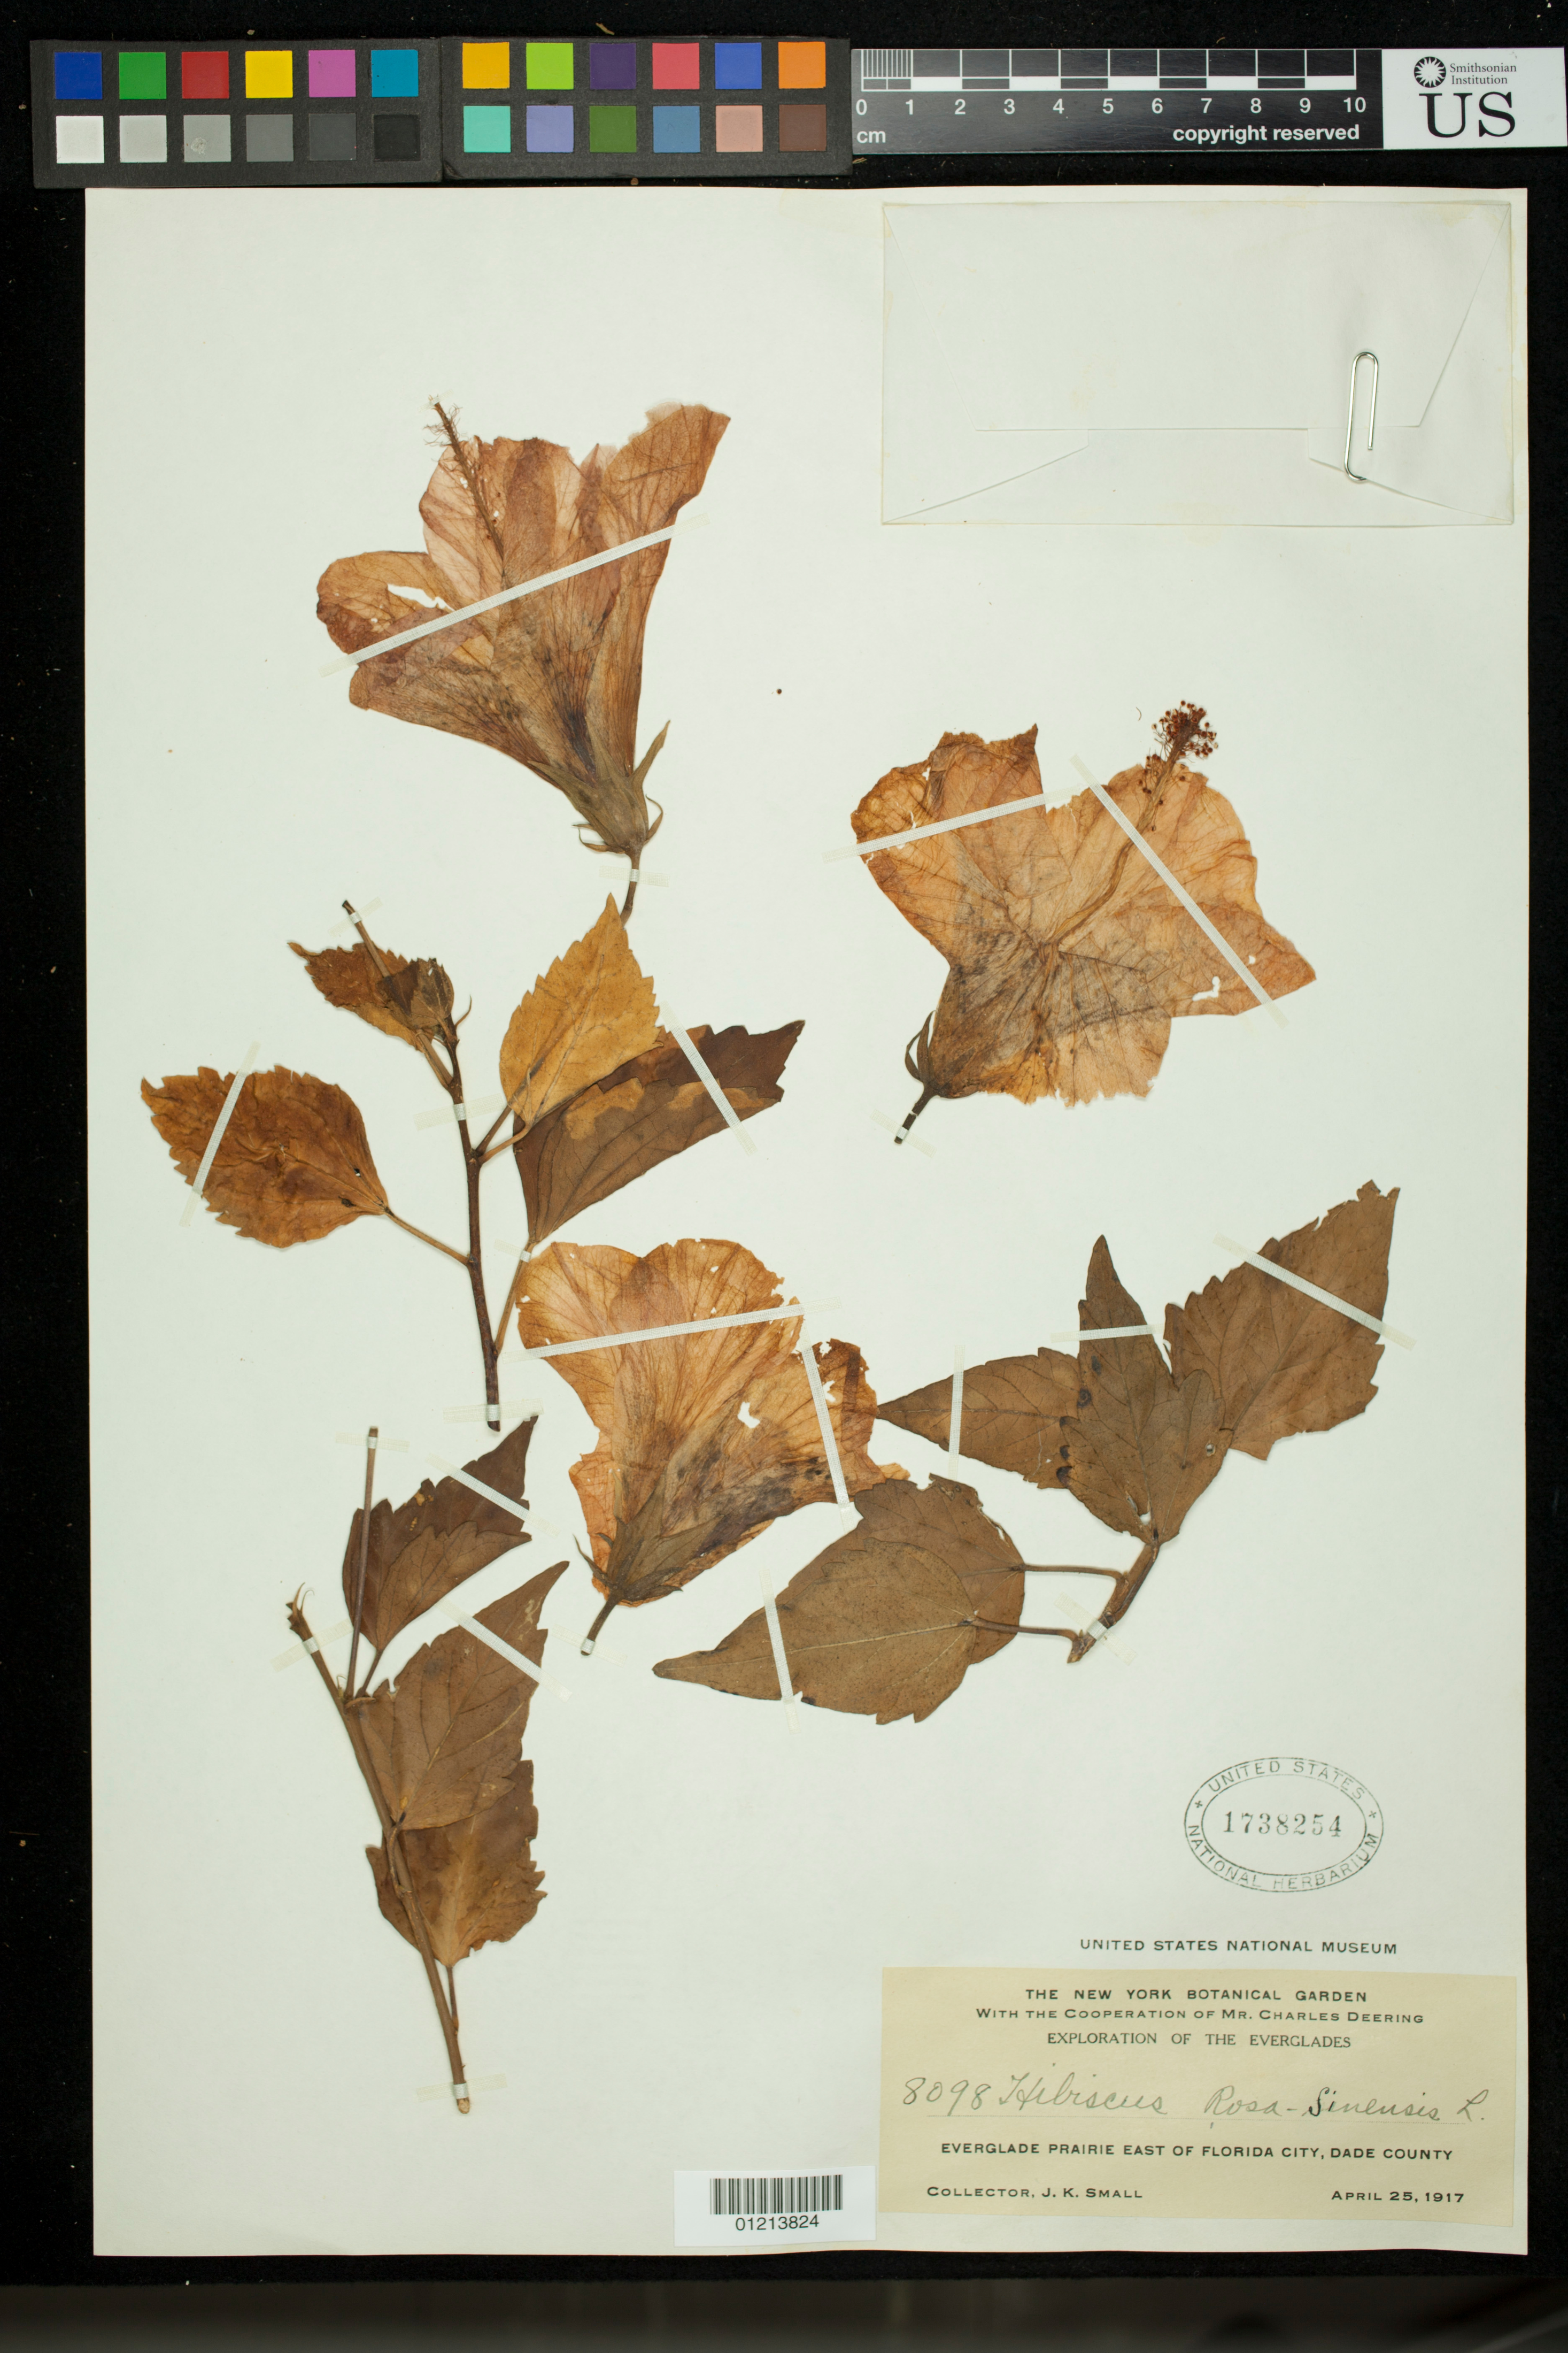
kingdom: Plantae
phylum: Tracheophyta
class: Magnoliopsida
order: Malvales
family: Malvaceae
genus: Hibiscus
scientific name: Hibiscus radiatus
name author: Cav.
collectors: J. K. Small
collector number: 8098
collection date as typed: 25 Apr 1917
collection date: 1917-04-25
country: United States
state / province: Florida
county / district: Dade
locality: Everglade Prairie east of Florida City, Dade County.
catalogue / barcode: US 1738254